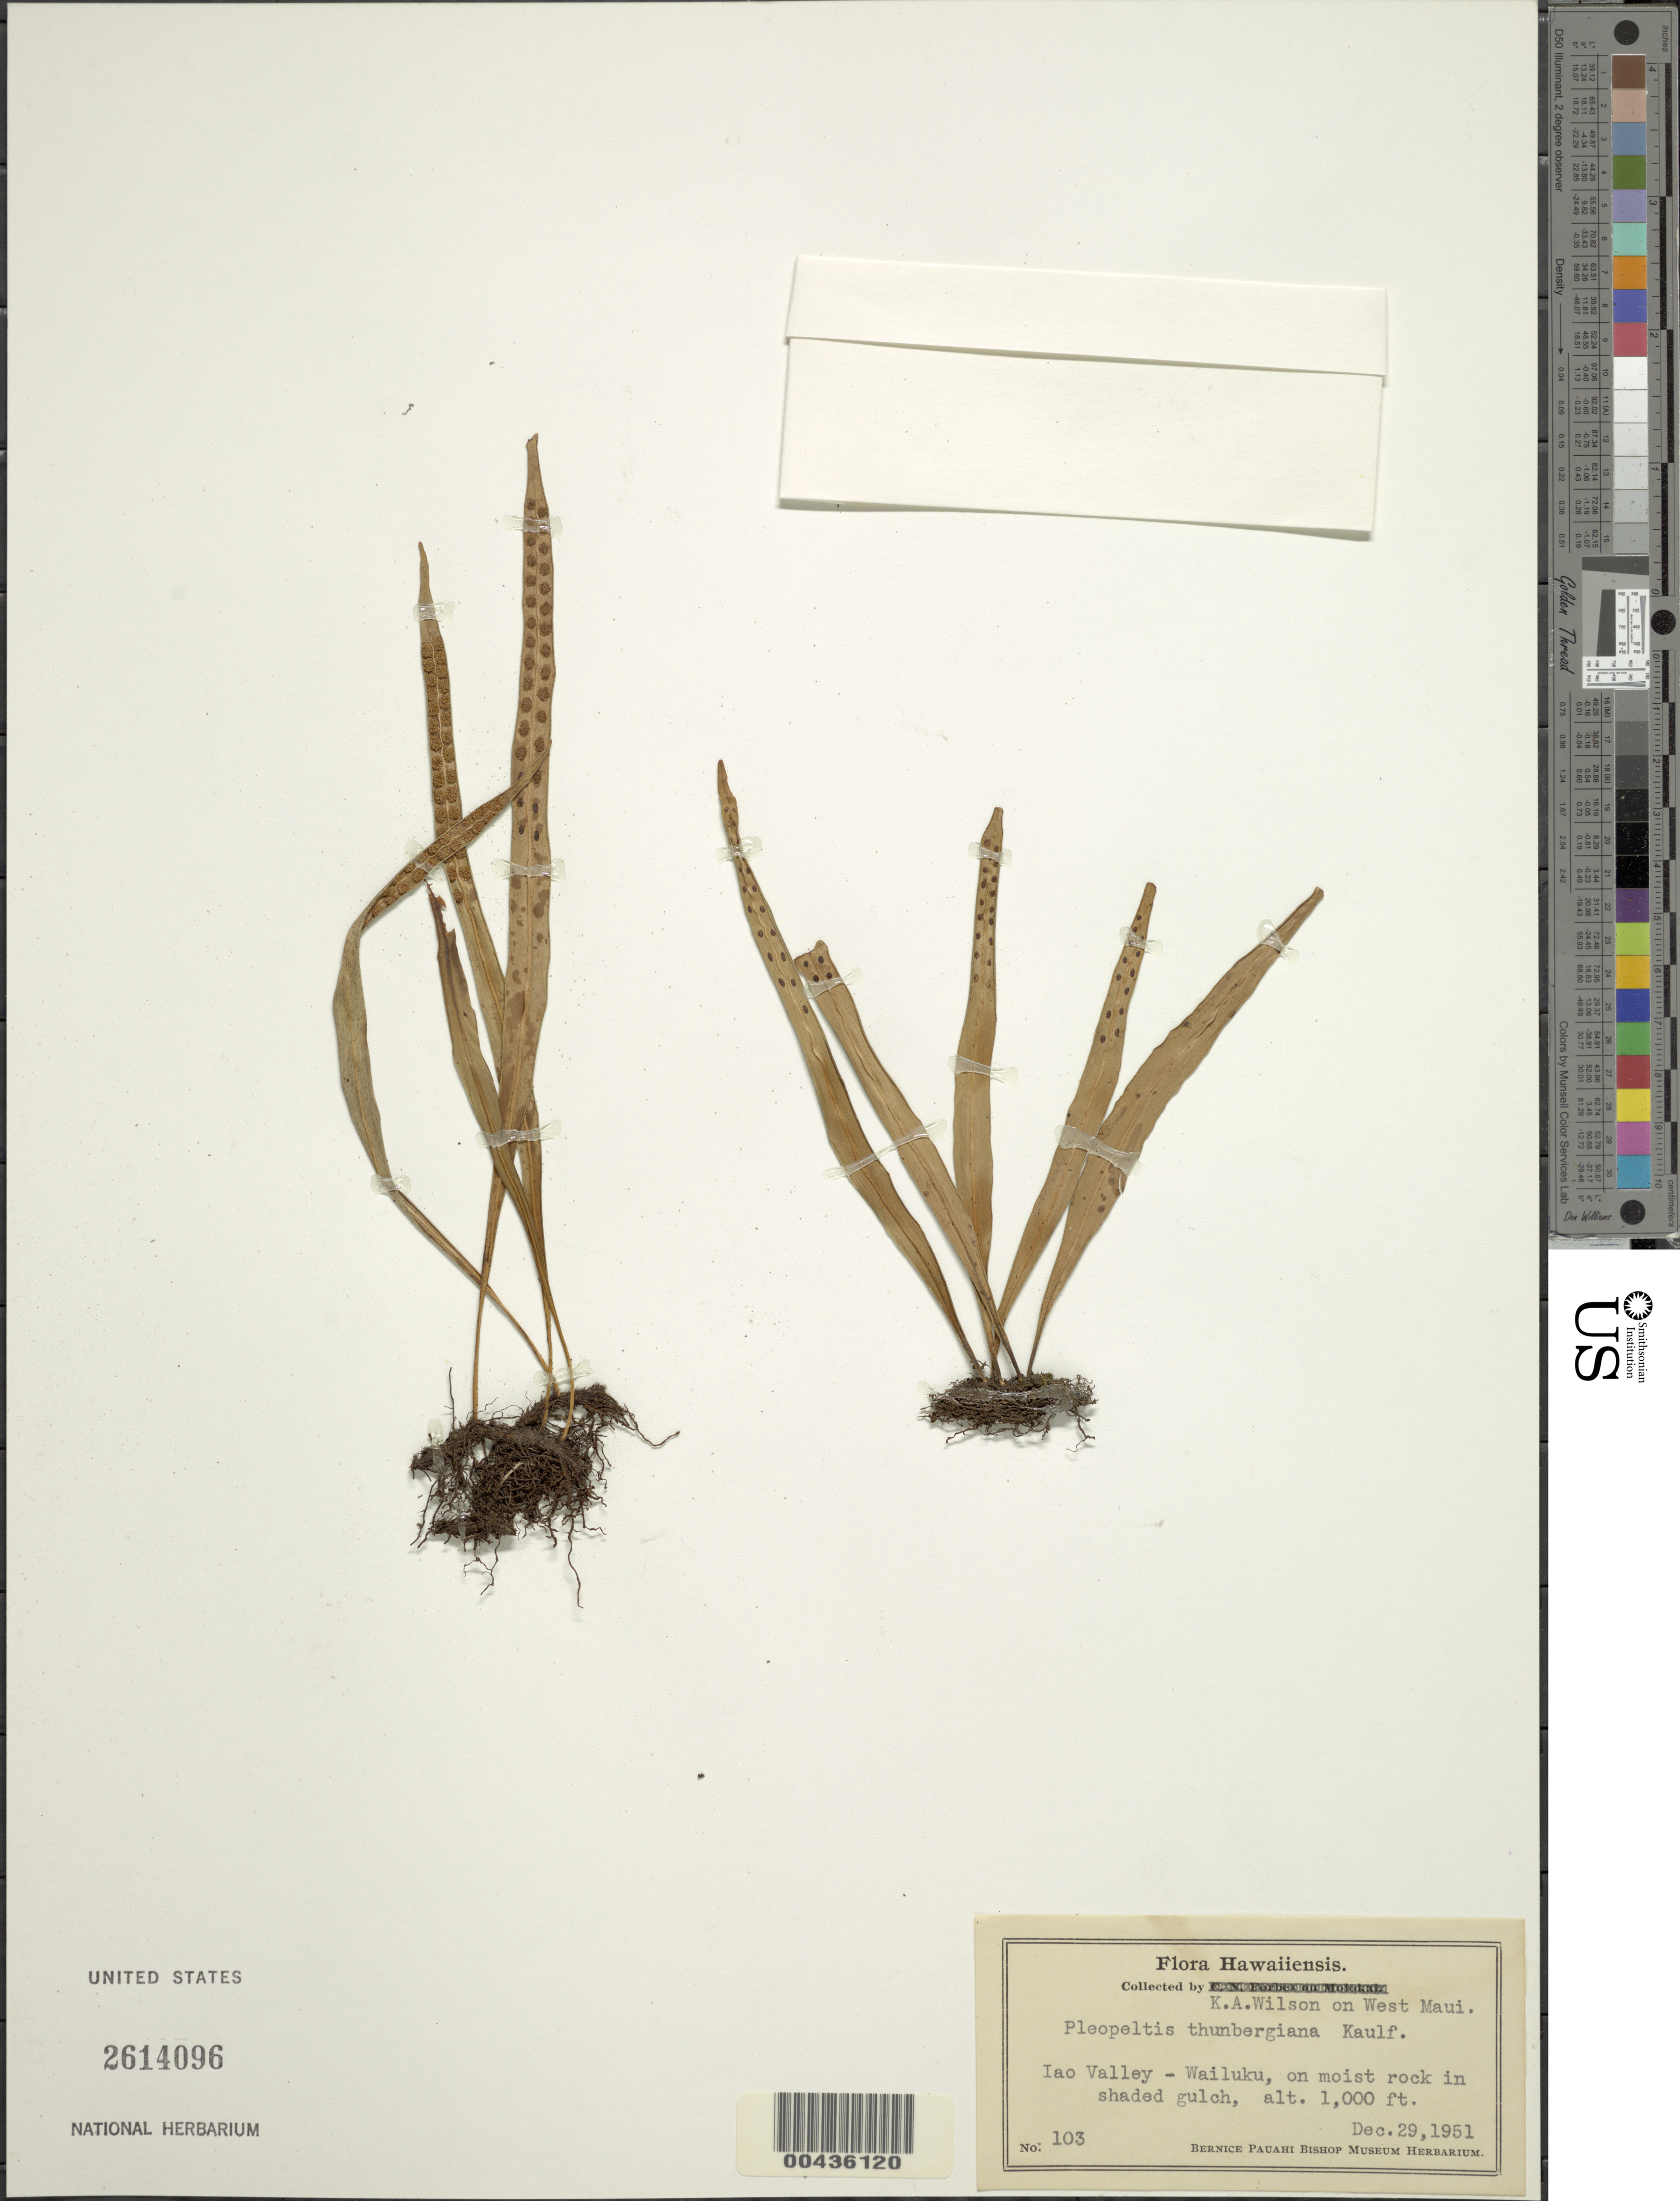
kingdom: Plantae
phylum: Tracheophyta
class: Polypodiopsida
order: Polypodiales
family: Polypodiaceae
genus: Lepisorus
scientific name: Lepisorus thunbergianus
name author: (Kaulf.) Ching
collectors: K. A. Wilson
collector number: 103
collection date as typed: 29 Dec 1951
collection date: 1951-12-29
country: United States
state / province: Hawaii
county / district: Maui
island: Maui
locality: Iao Valley-Wailuku, W Maui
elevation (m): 305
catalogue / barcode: US 2614096